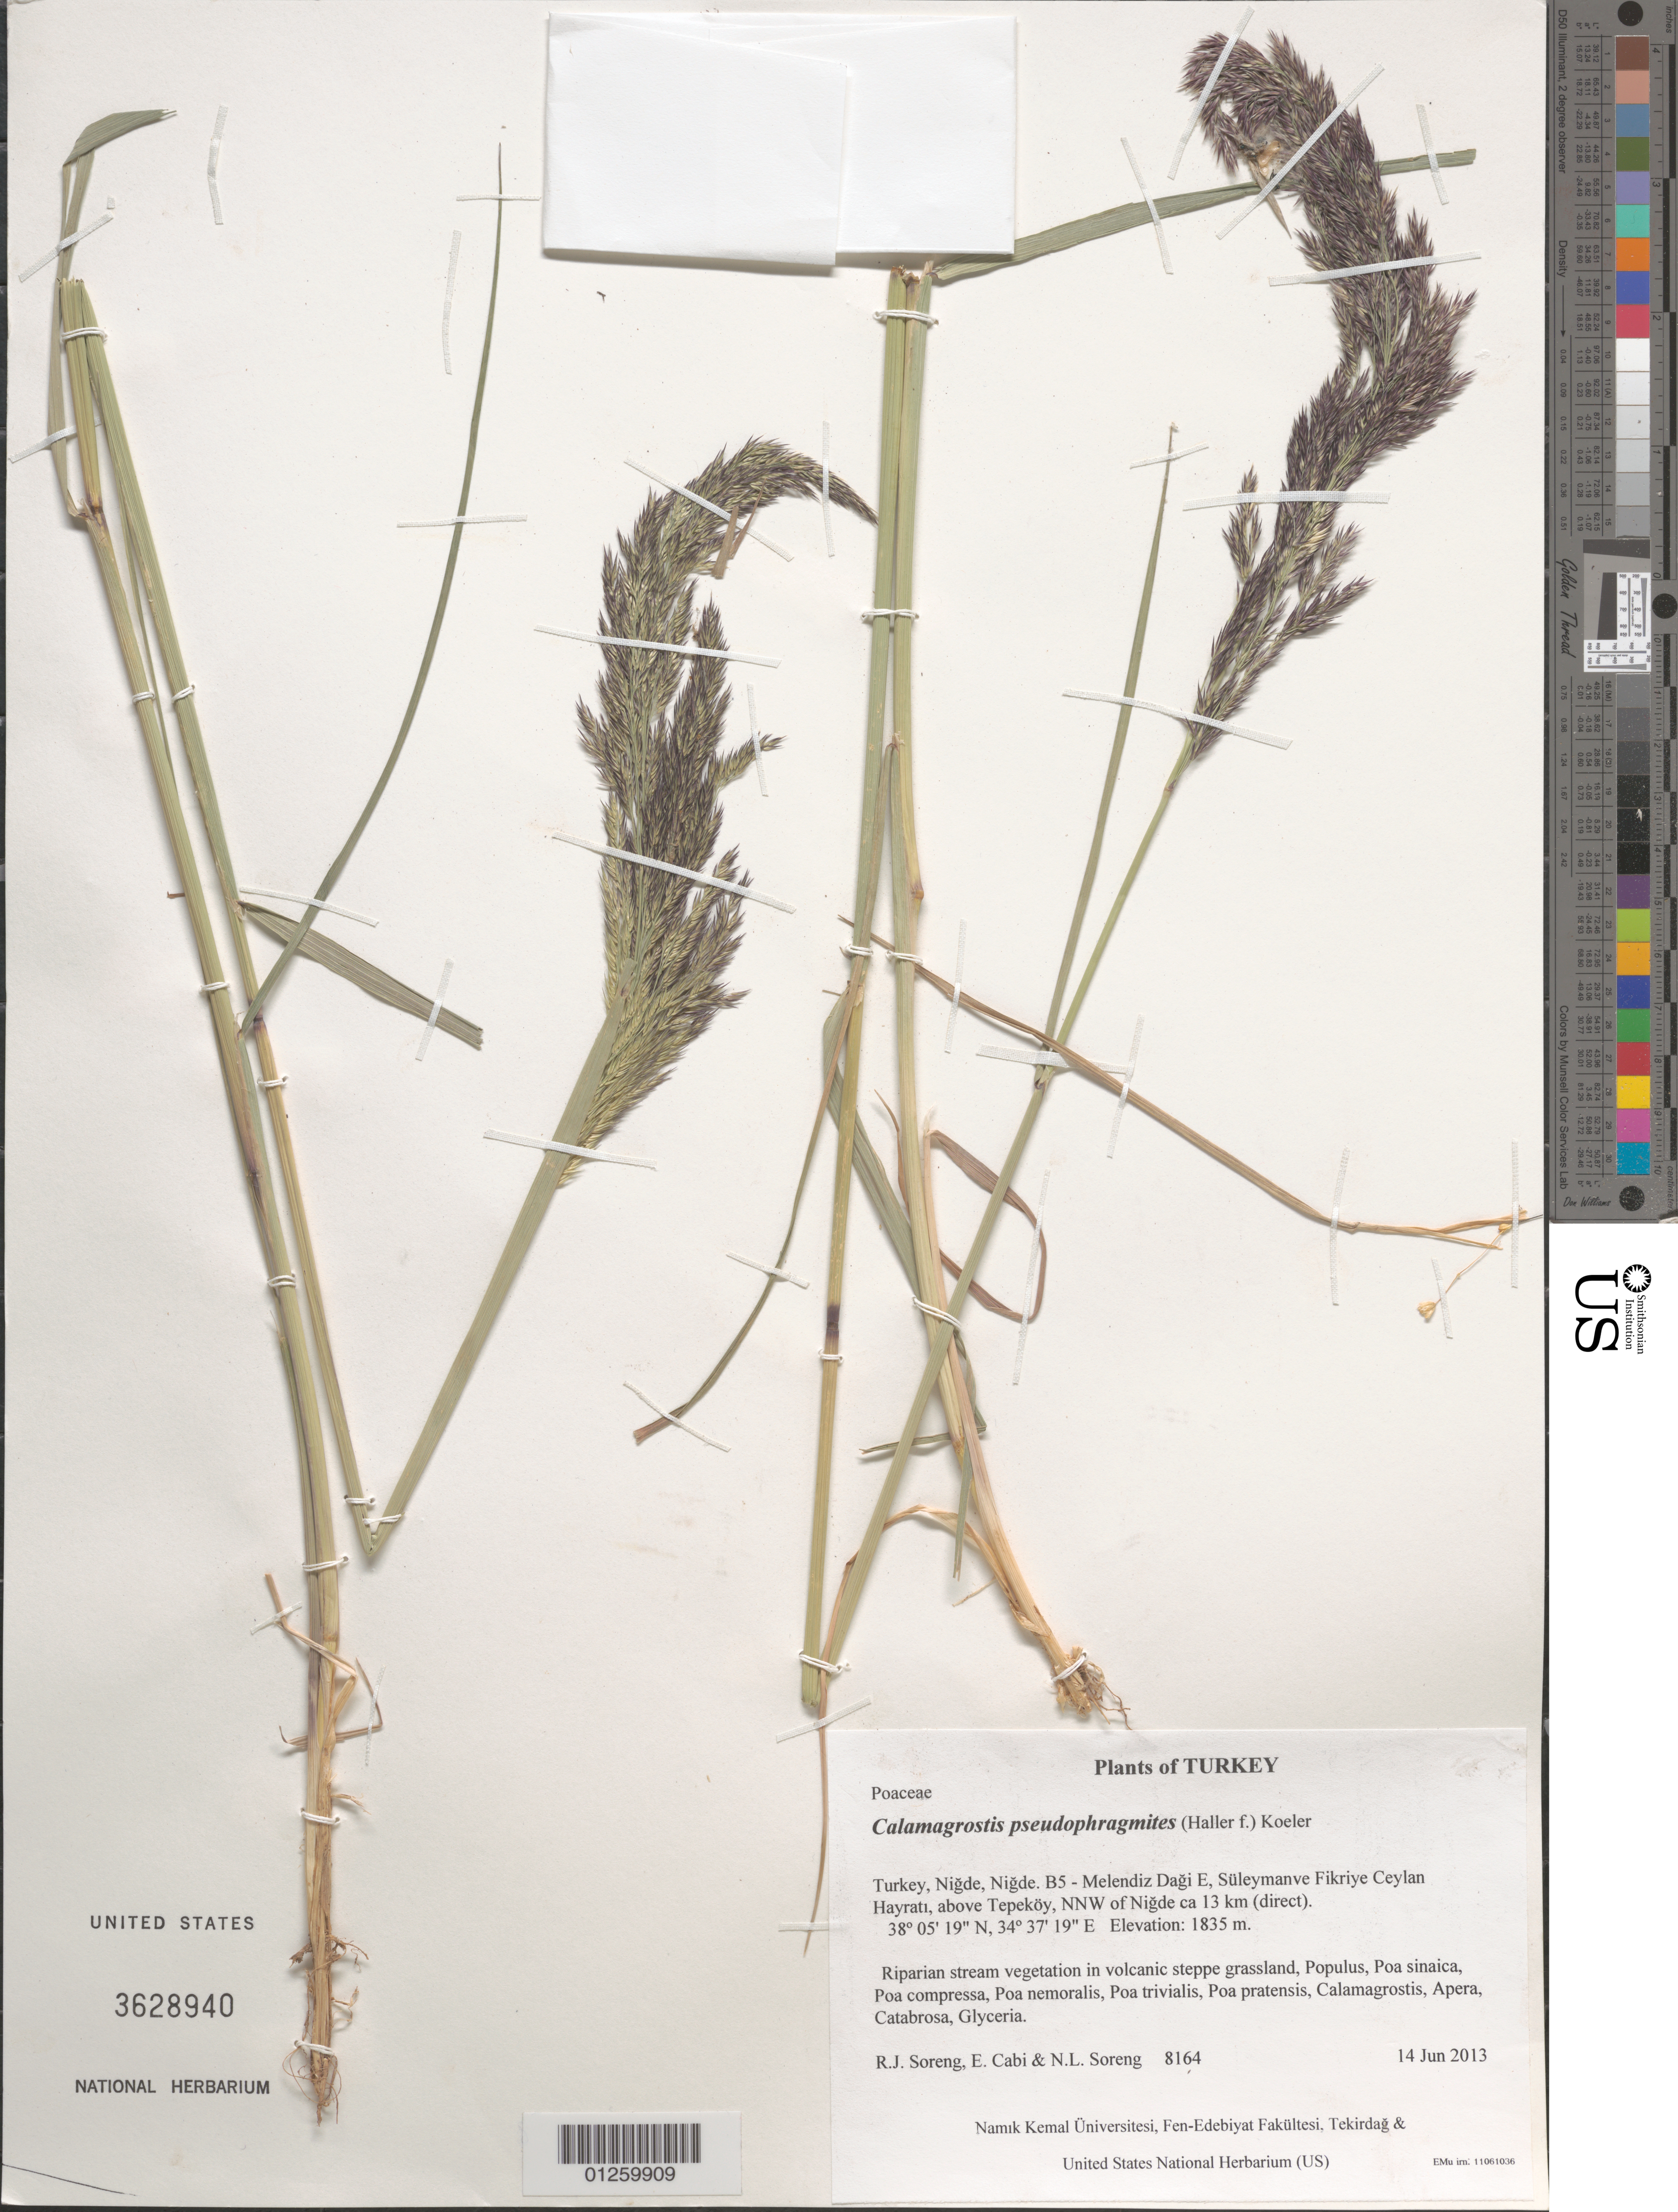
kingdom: Plantae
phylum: Tracheophyta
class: Liliopsida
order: Poales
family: Poaceae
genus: Calamagrostis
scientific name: Calamagrostis pseudophragmites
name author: (Haller f.) Koeler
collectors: R. J. Soreng, E. Cabi & N. L. Soreng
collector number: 8164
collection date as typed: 2013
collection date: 2013-06-14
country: Turkey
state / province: Nigde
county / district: Nigde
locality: B5 - Melendiz Dagi E, Süleymanve Fikriye Ceylan Hayrati, above Tepeköy, NNW of Nigde ca 13 km (direct)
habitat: Riparian stream vegetation in volcanic steppe grassland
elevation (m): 1835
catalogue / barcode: US 3628940